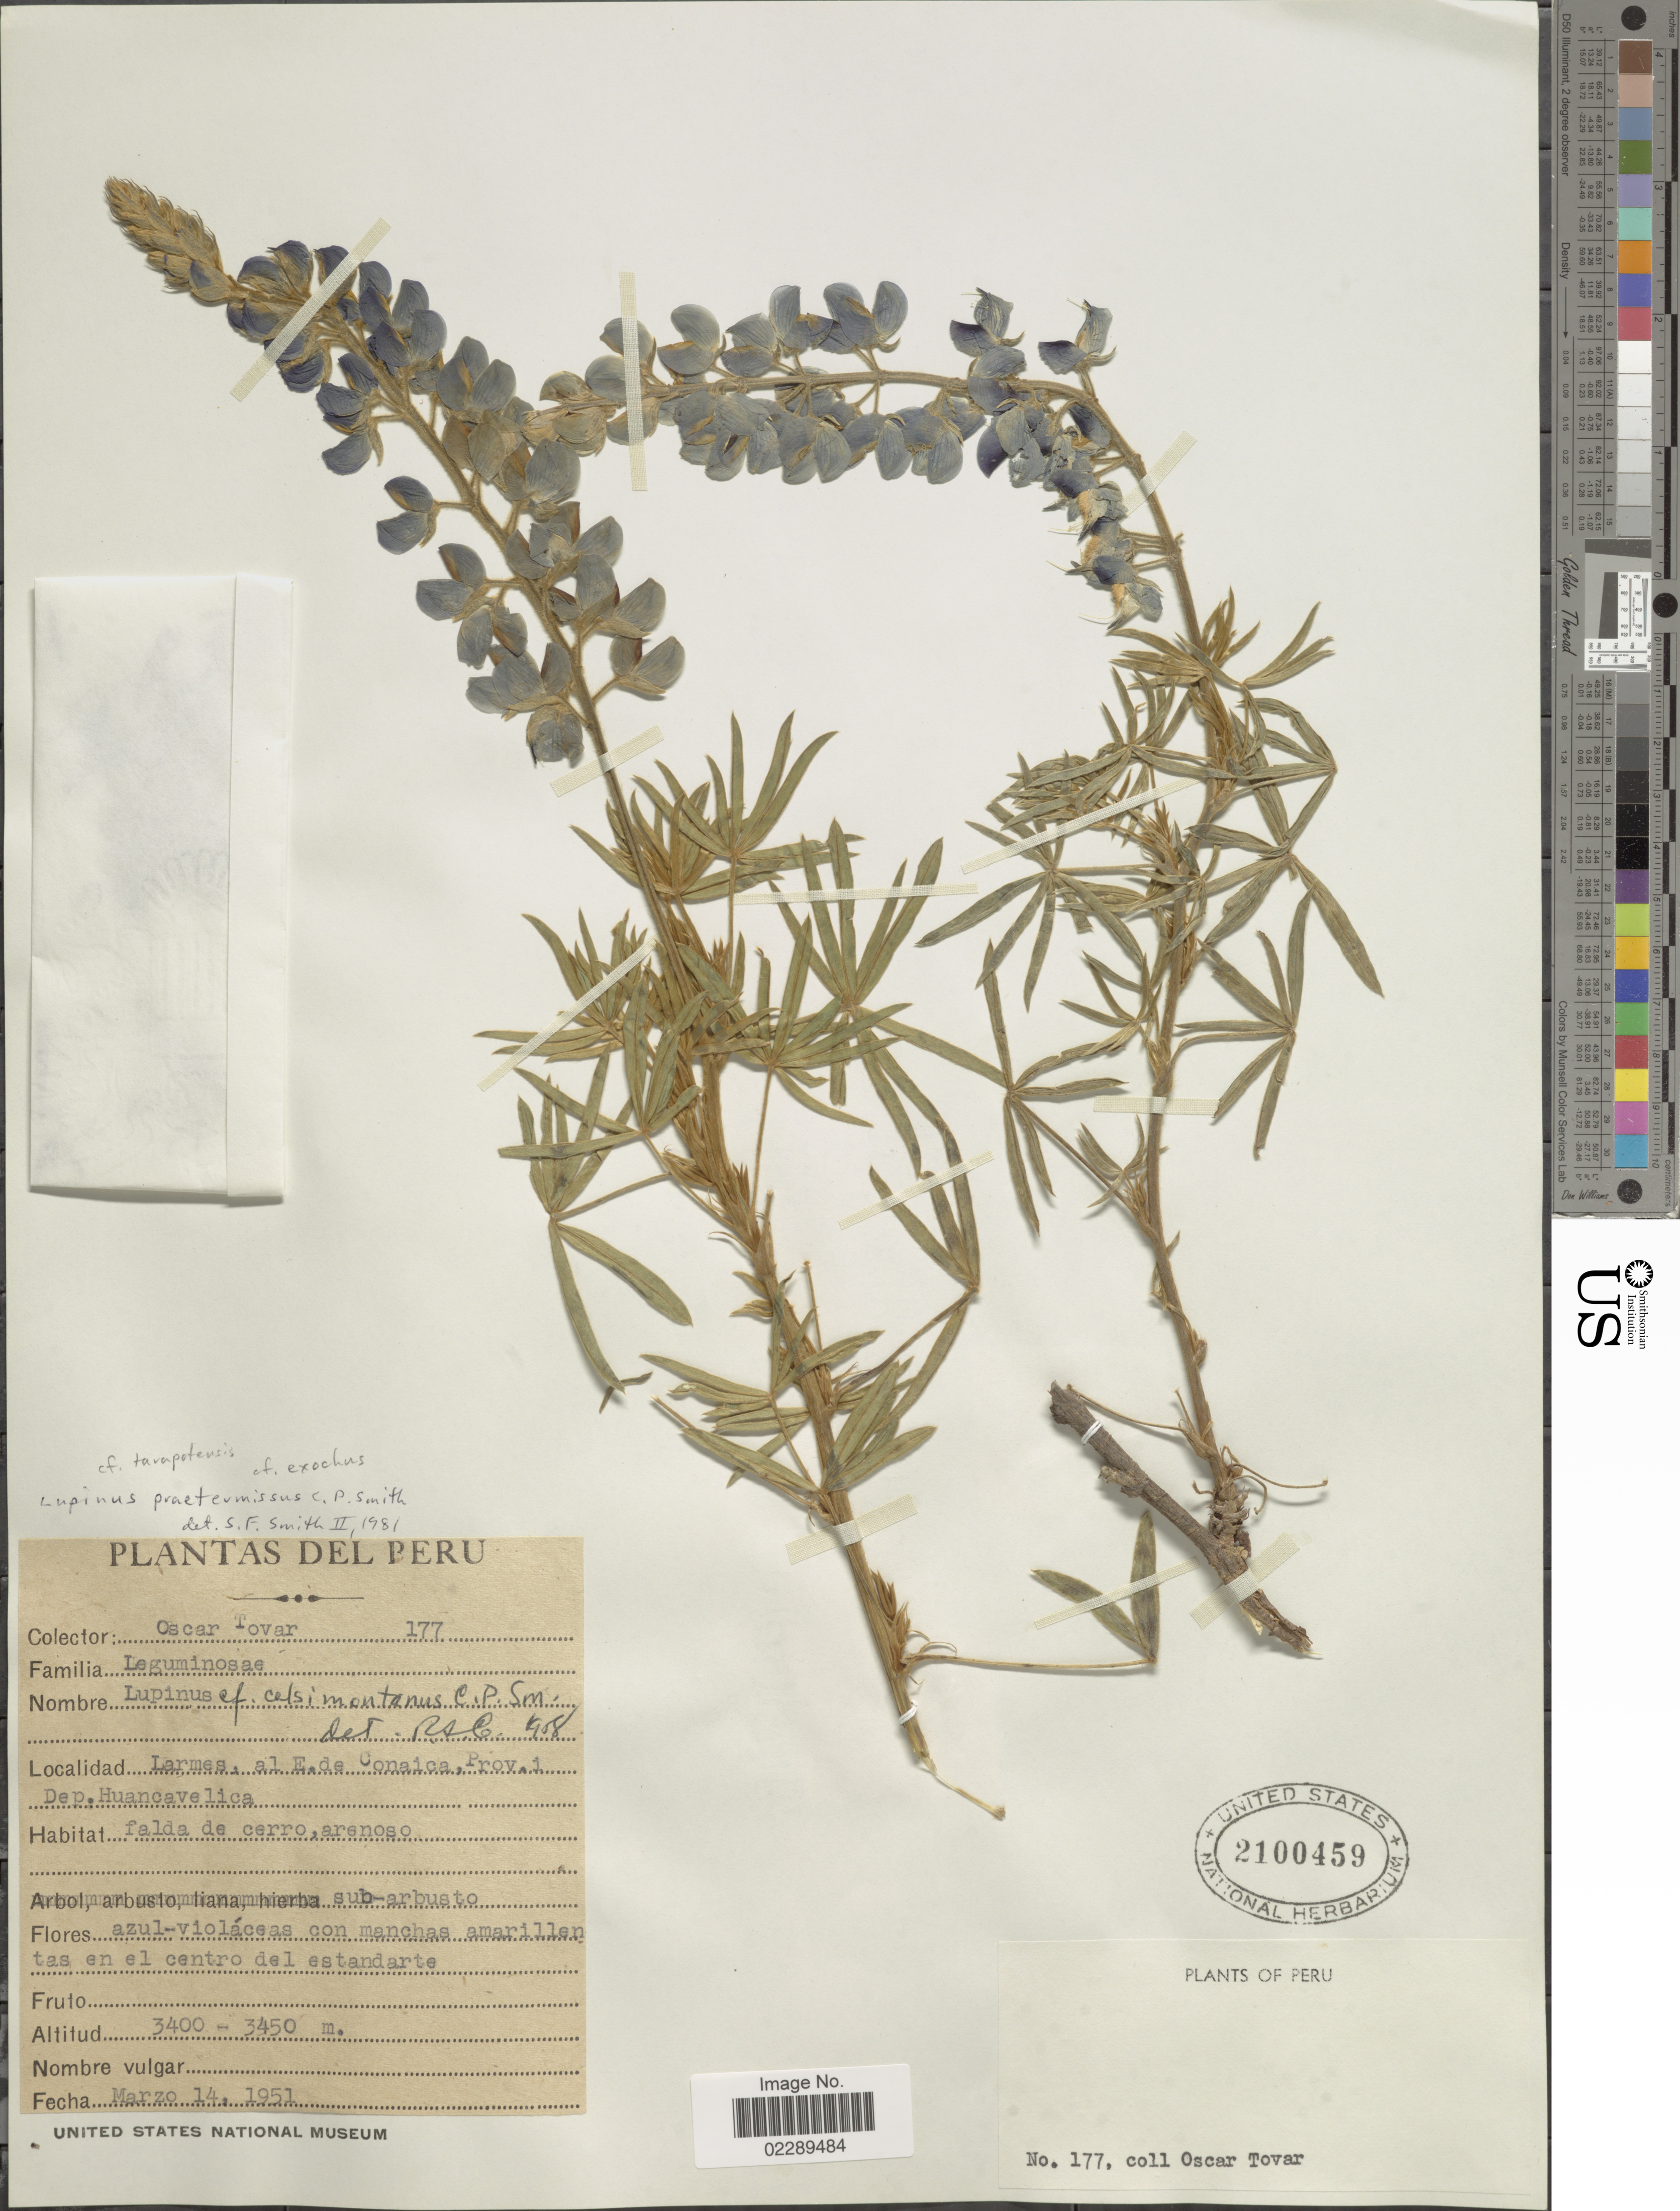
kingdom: Plantae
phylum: Tracheophyta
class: Magnoliopsida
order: Fabales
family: Fabaceae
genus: Lupinus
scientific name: Lupinus praetermissus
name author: C.P. Sm.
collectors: Ó. Tovar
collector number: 177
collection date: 1951-03-14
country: Peru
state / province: Huancavelica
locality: Larmes, al E. de Conaica, Prov. i Dep. Huancavelica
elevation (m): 3400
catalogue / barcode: US 2100459